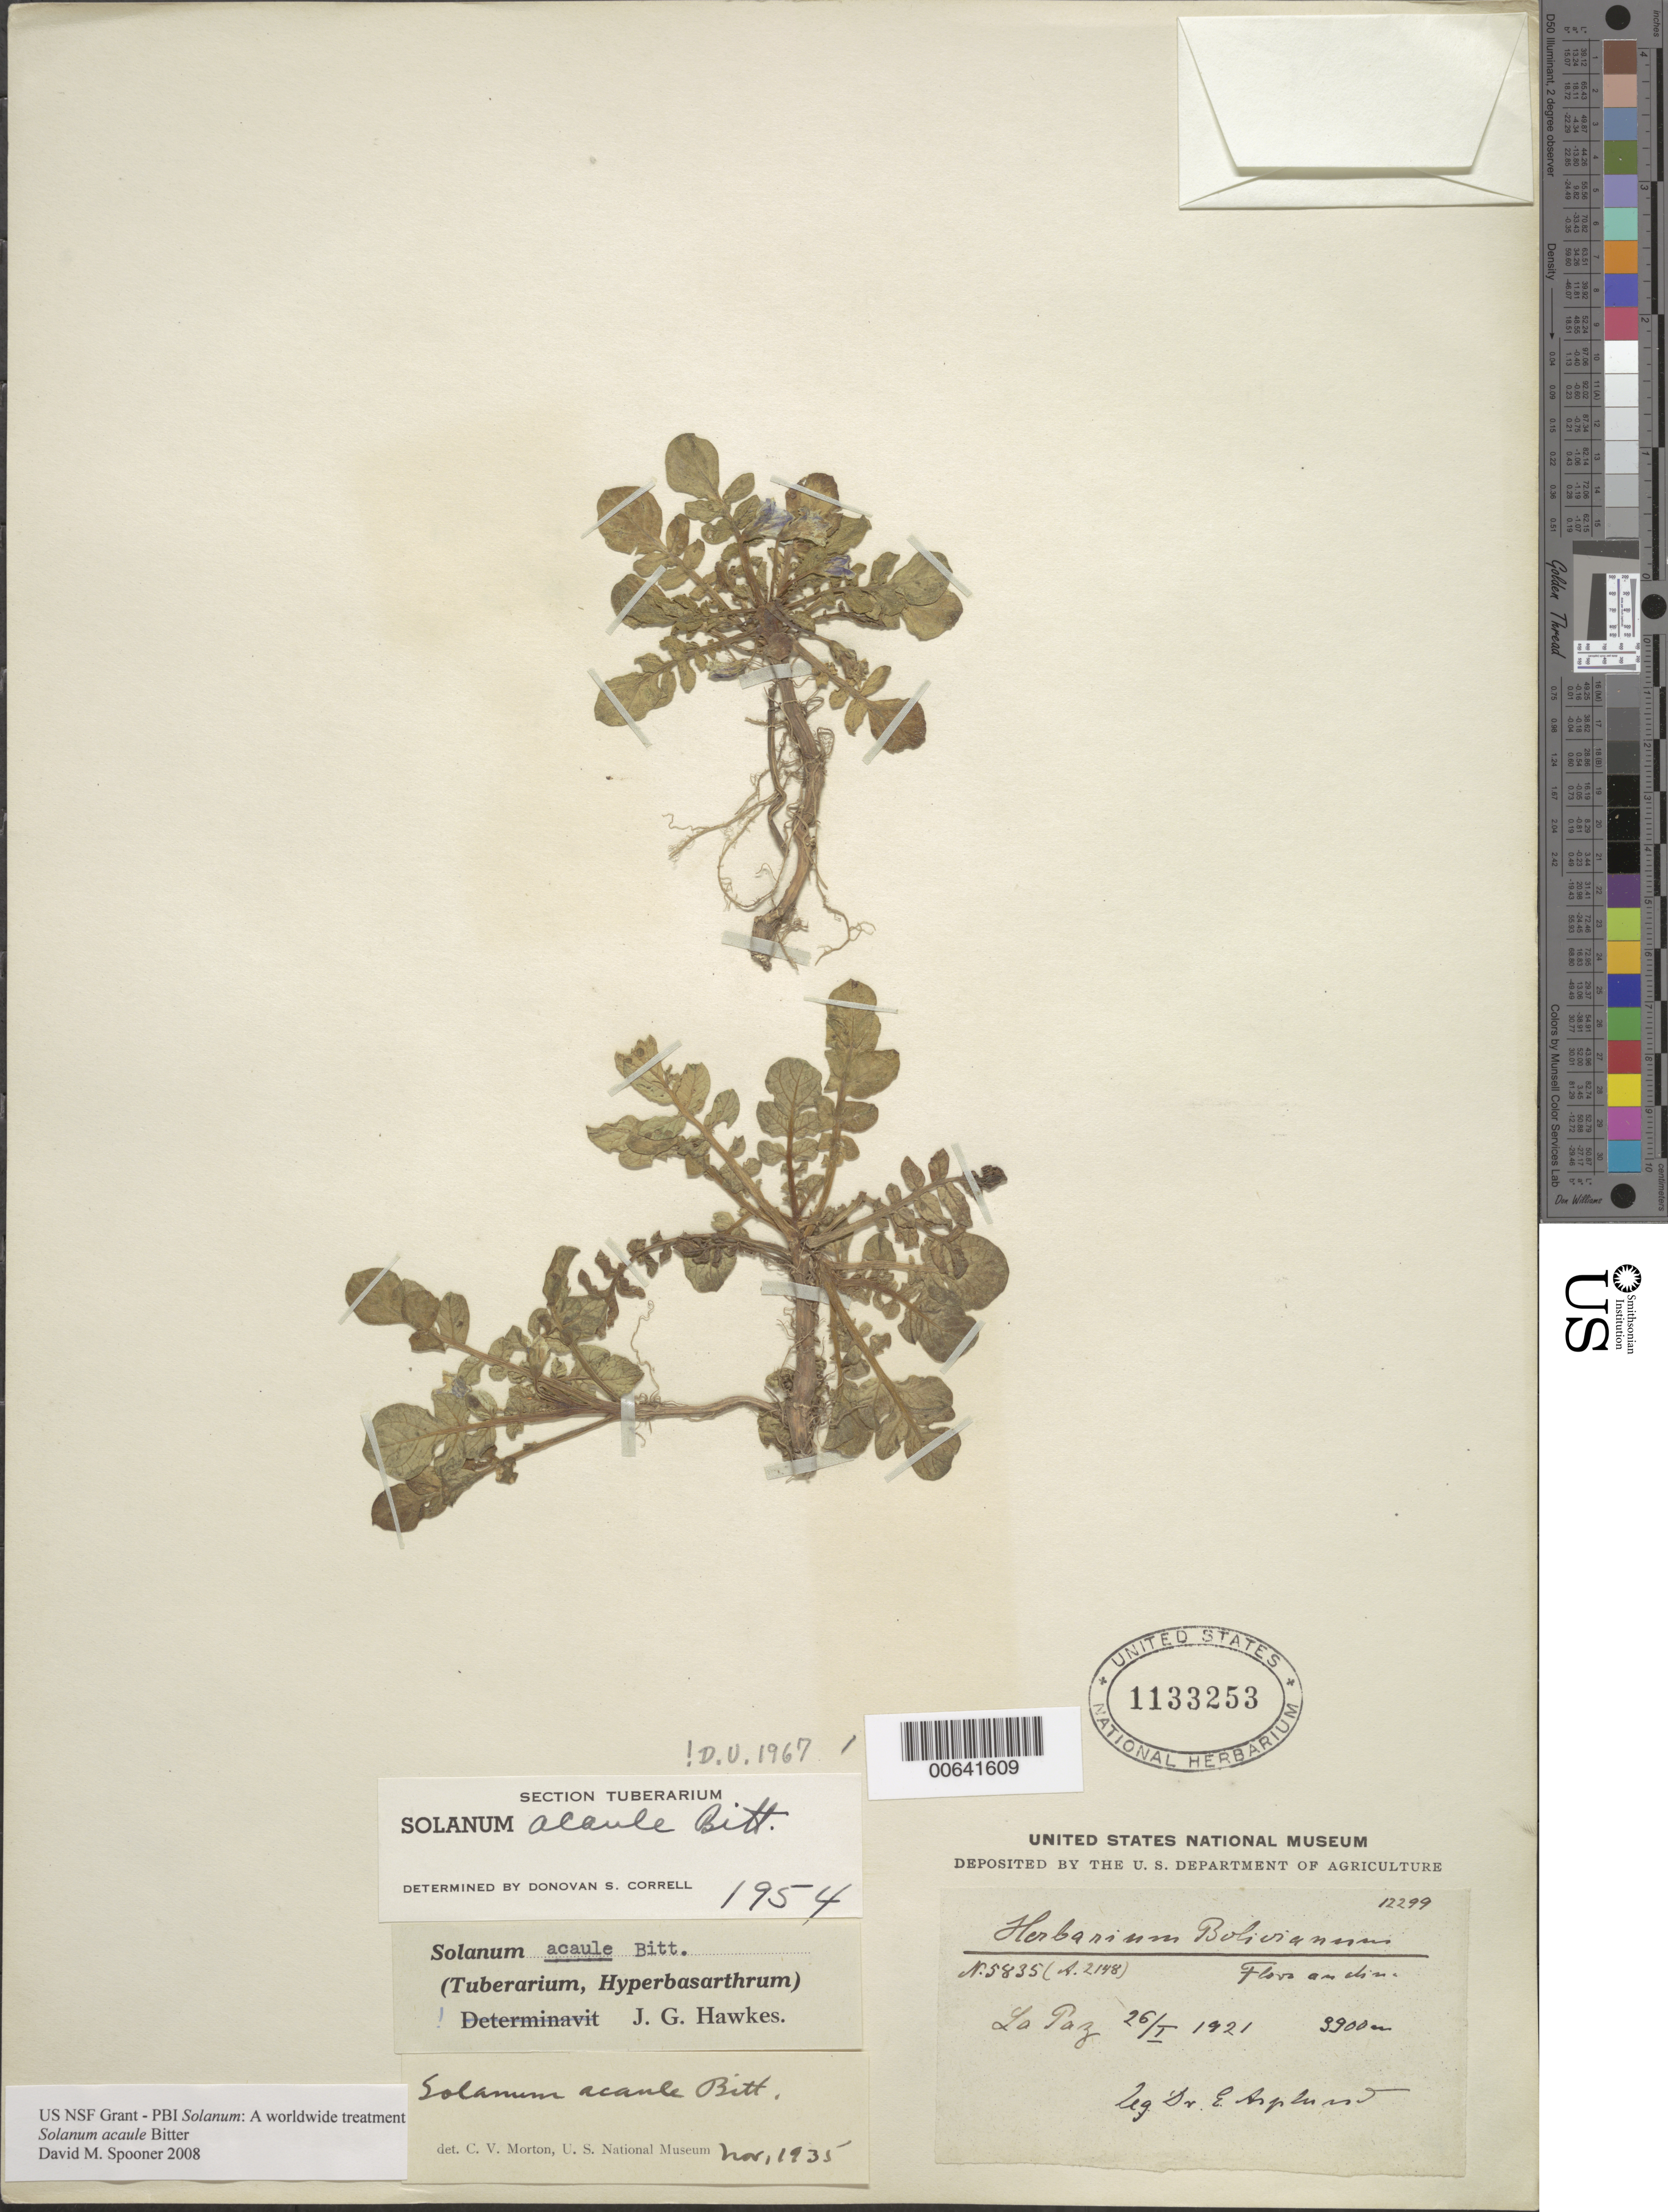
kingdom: Plantae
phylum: Tracheophyta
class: Magnoliopsida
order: Solanales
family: Solanaceae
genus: Solanum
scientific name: Solanum acaule subsp. acaule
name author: Bitter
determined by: Correll, D. S.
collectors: E. Asplund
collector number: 5835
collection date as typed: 26 Jan 1921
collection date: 1921-01-26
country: Bolivia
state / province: La Paz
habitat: Región andina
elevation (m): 3900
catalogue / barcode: US 1133253